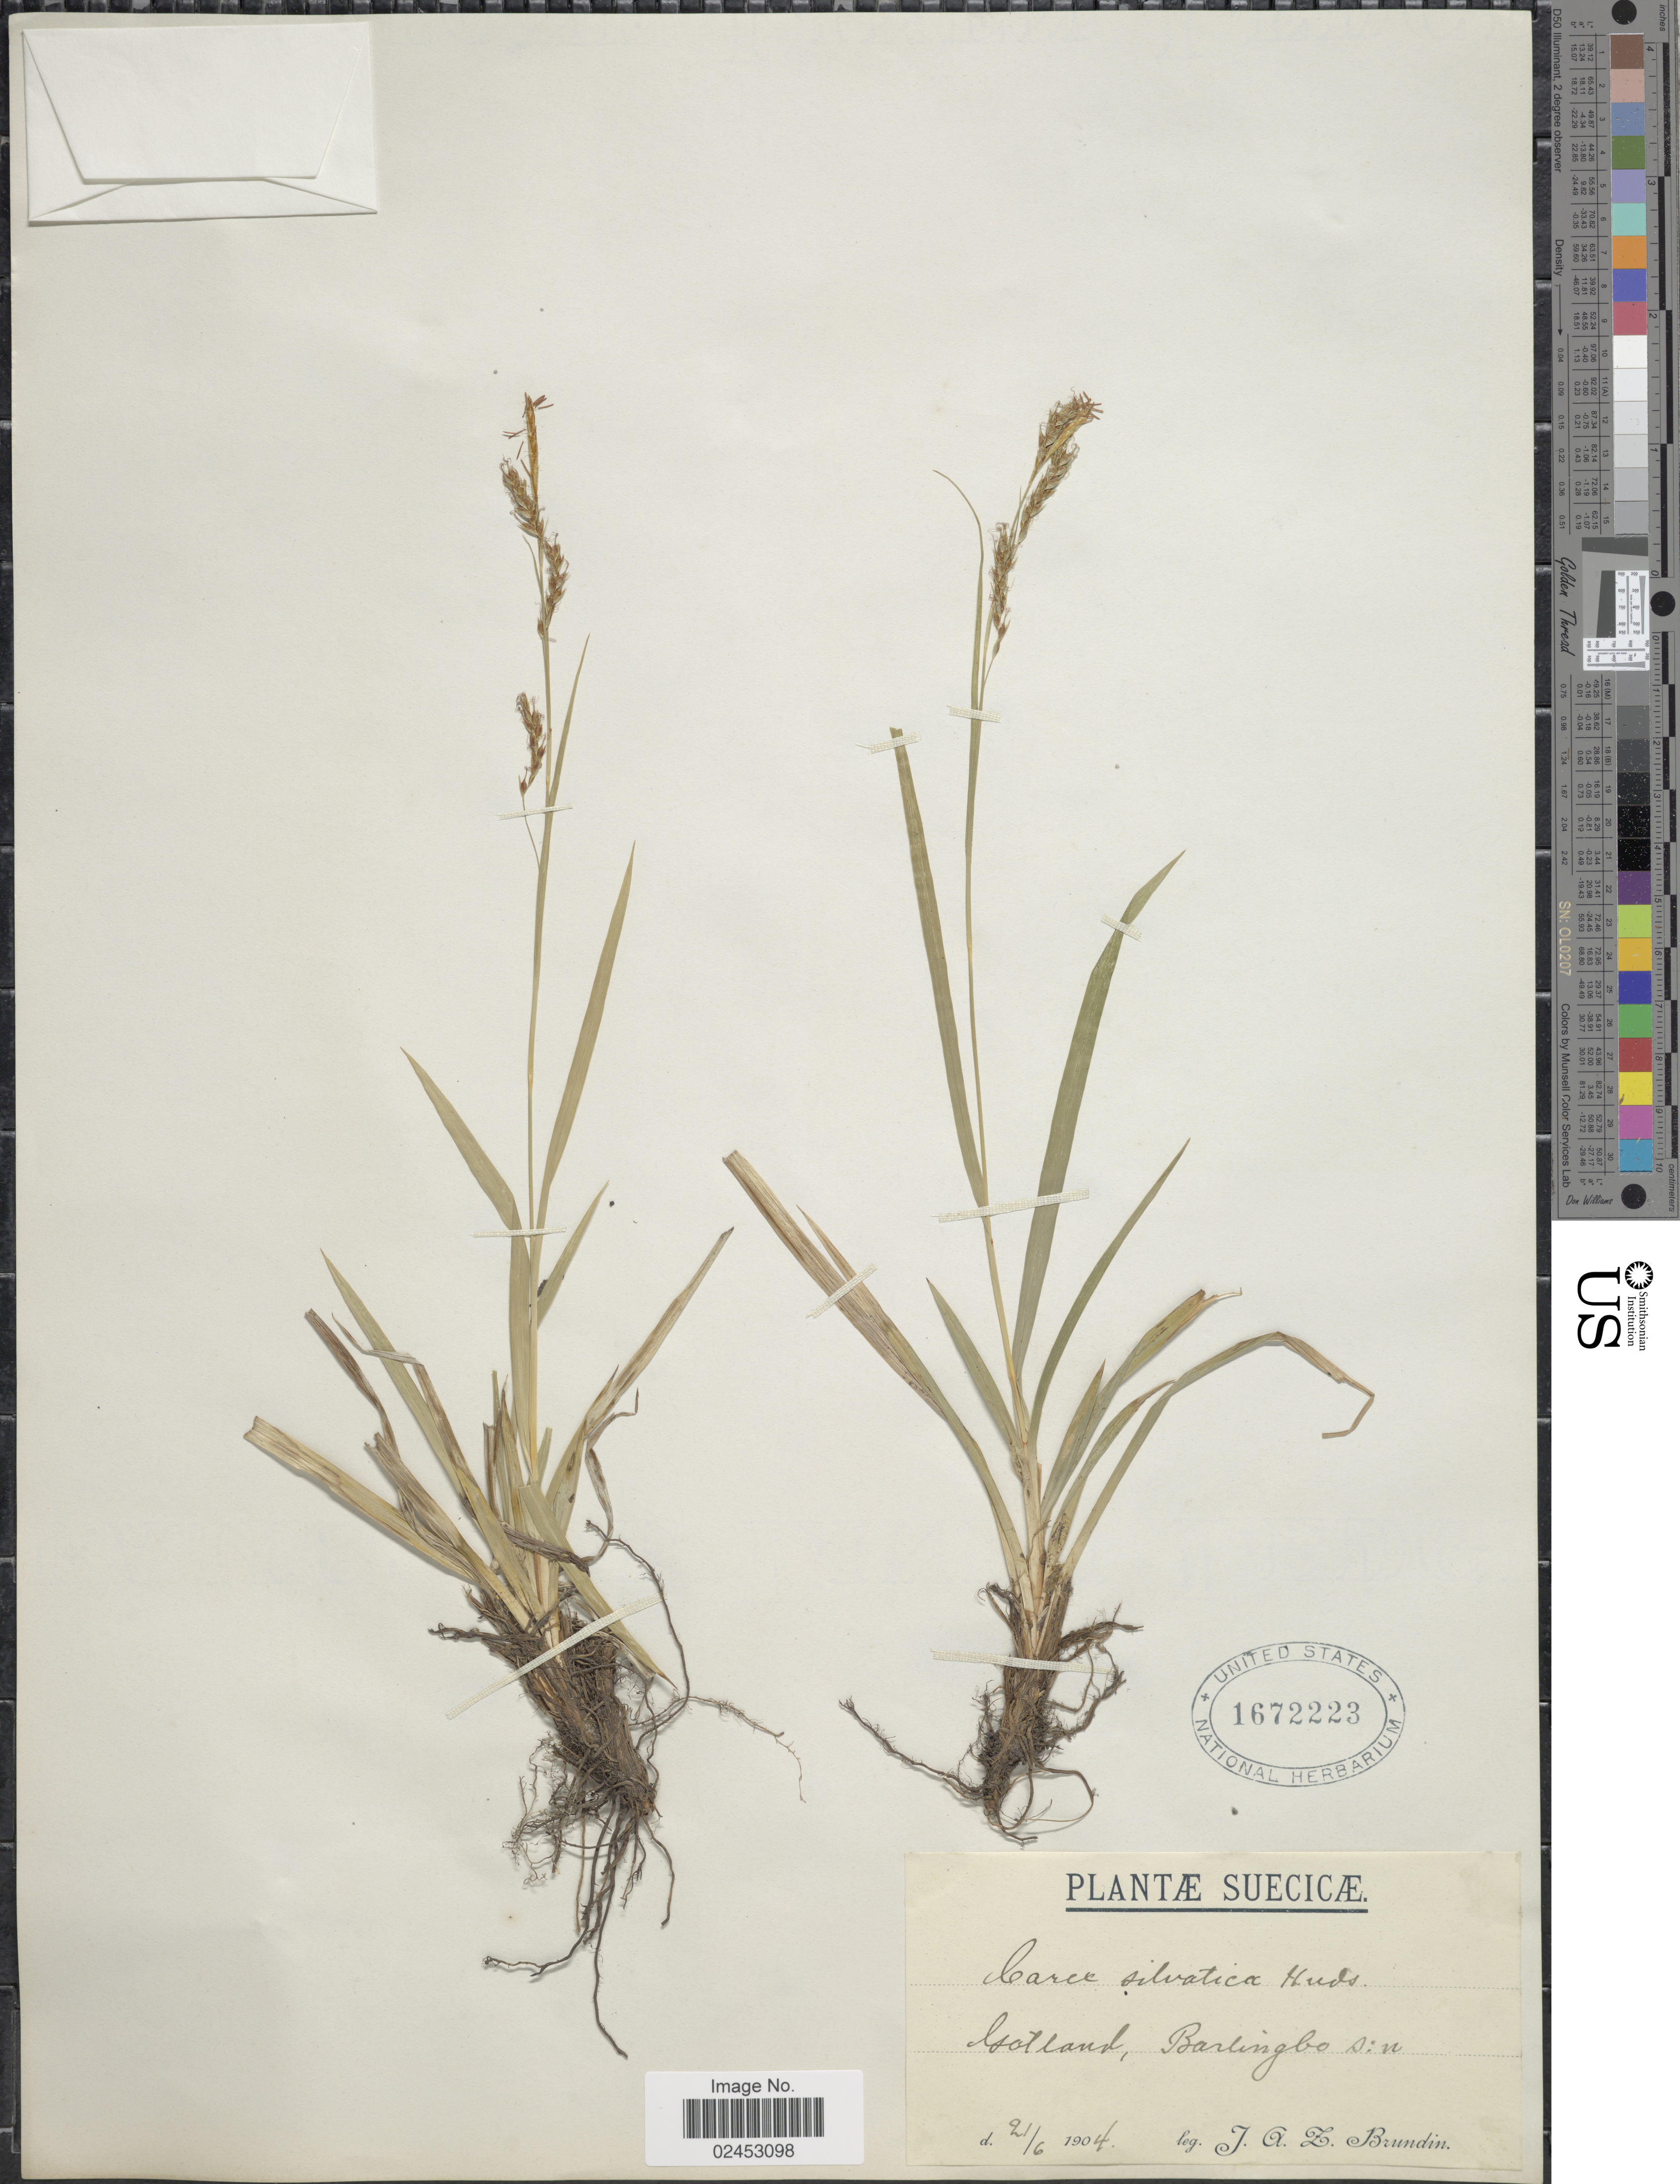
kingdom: Plantae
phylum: Tracheophyta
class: Liliopsida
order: Poales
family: Cyperaceae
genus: Carex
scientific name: Carex sylvatica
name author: Huds.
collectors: J. Brundin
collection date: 1904-06-21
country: Sweden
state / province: Gotland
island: Gotland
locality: Gotland, Barlingbo s:n.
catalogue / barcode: US 1672223